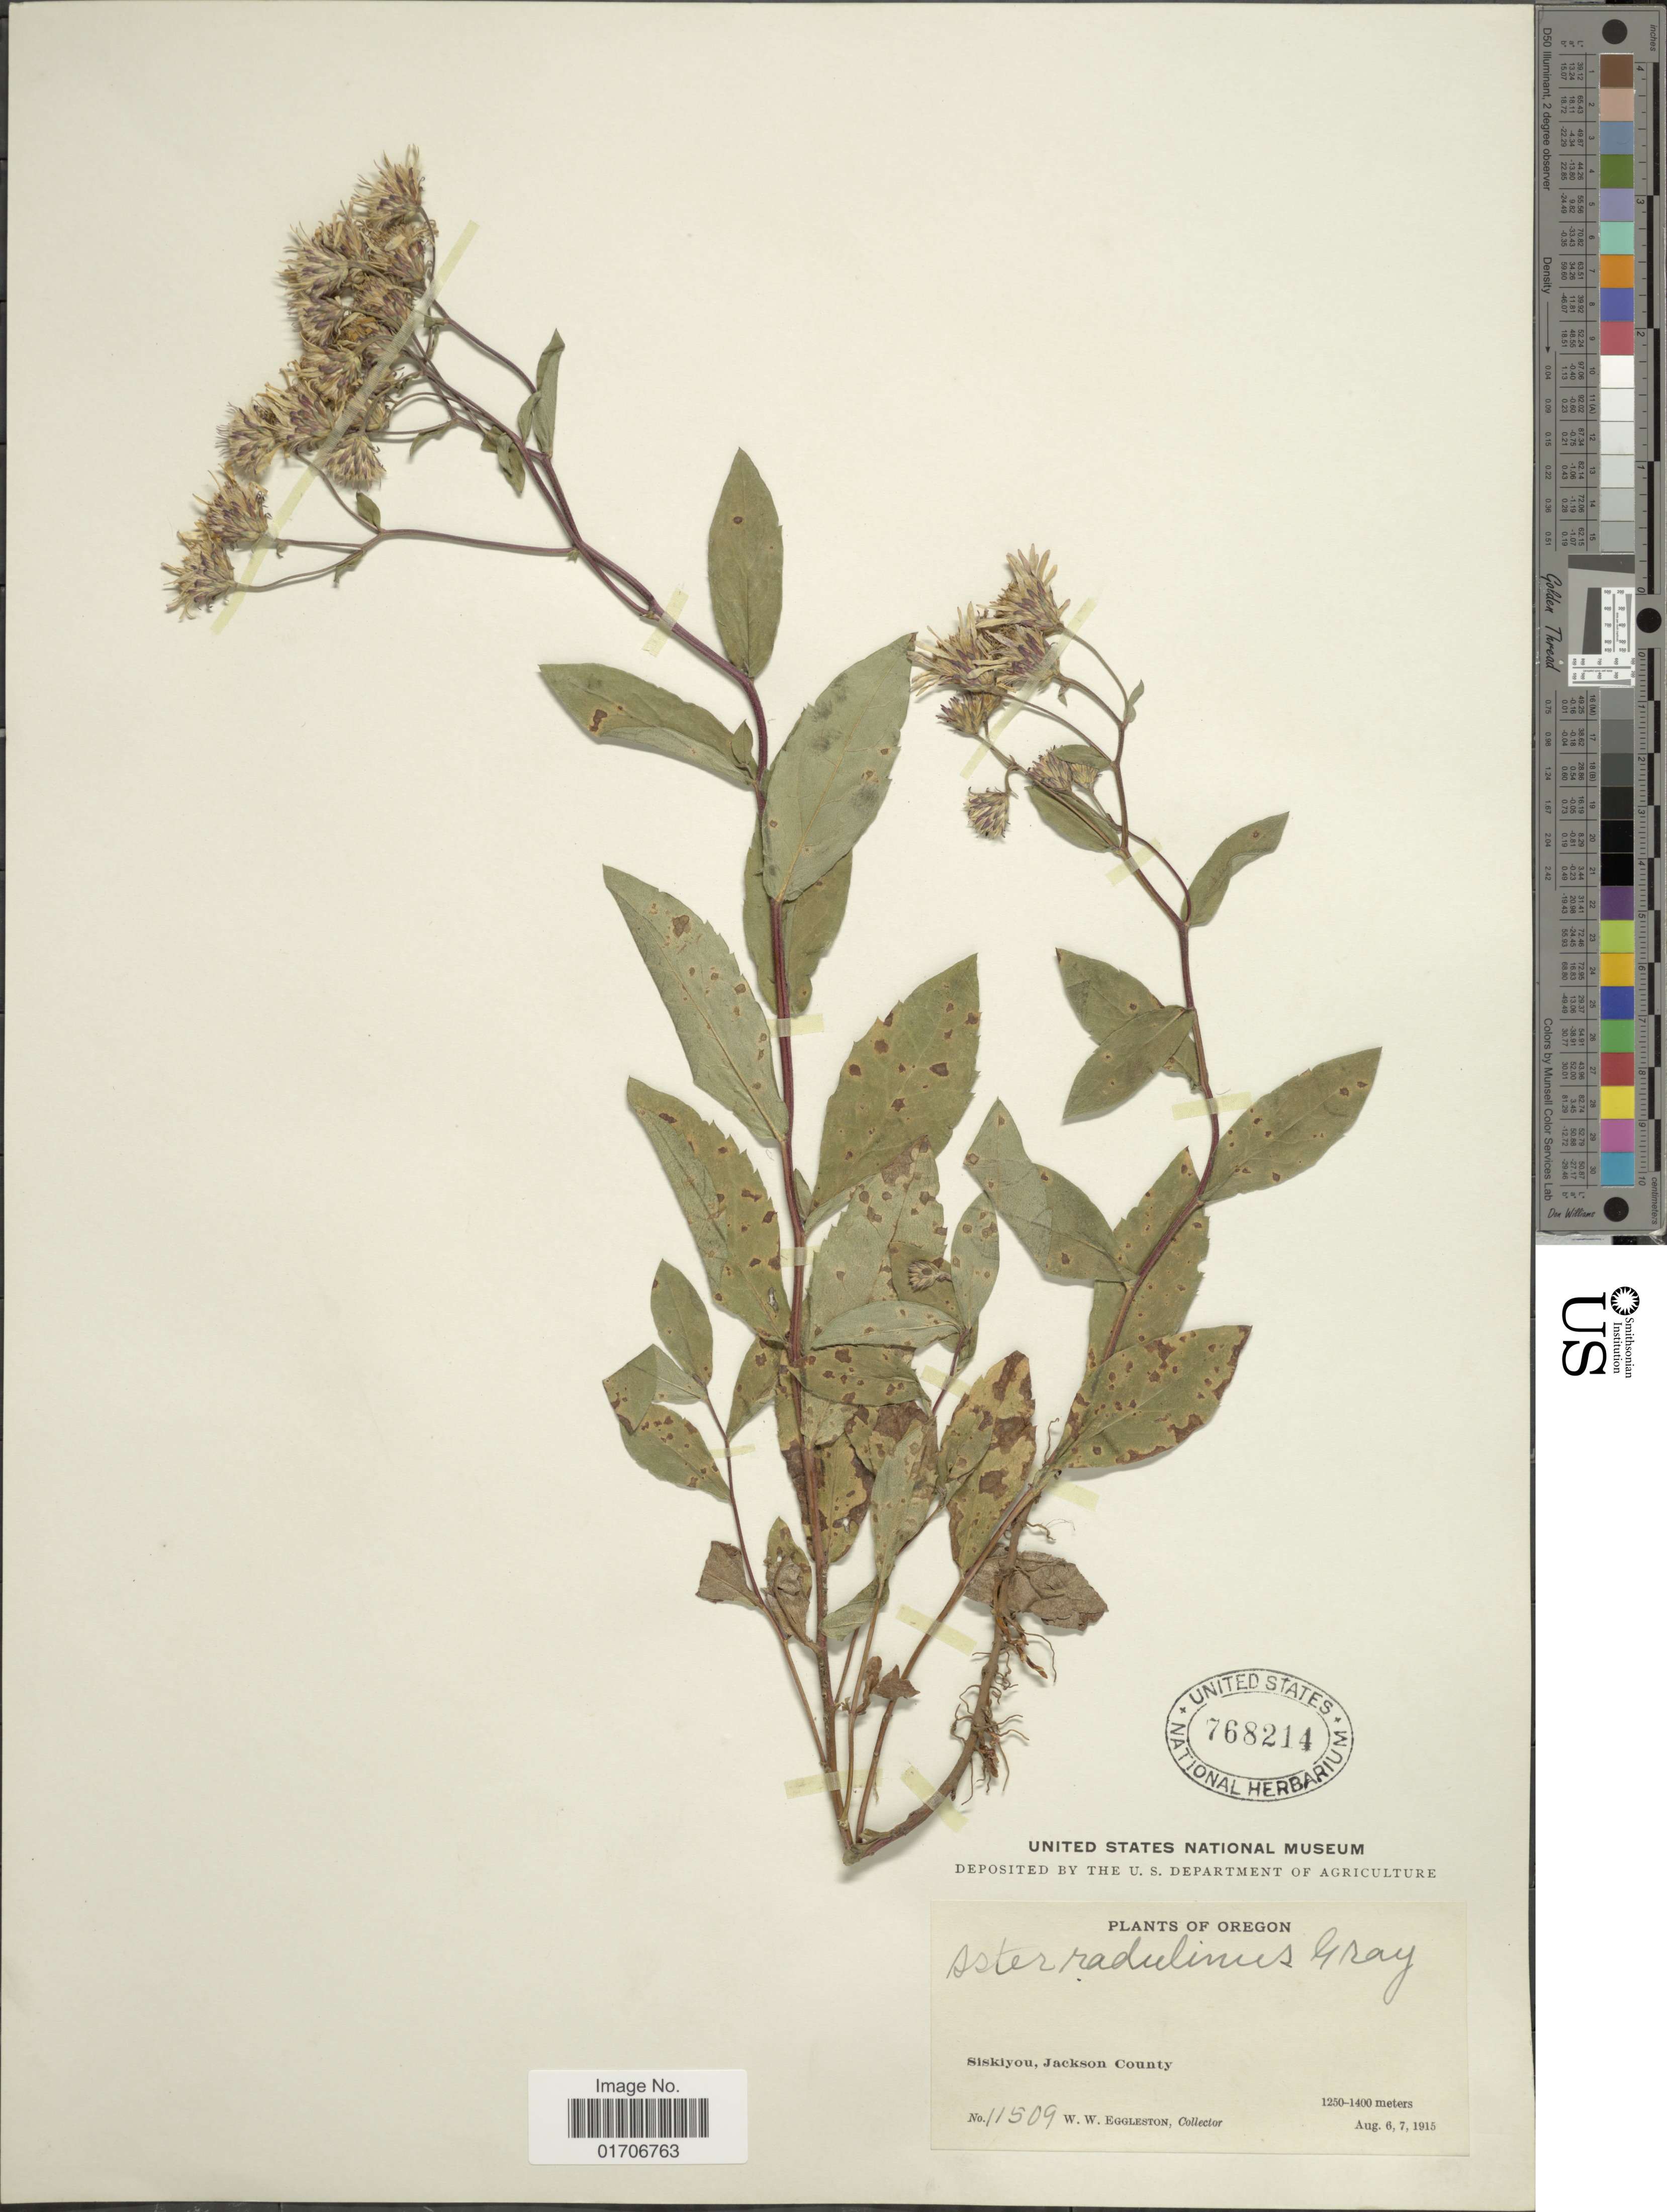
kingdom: Plantae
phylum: Tracheophyta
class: Magnoliopsida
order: Asterales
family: Asteraceae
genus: Eurybia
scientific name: Eurybia radulina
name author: (A. Gray) G.L. Nesom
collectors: W. W. Eggleston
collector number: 11509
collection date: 1915-08-06/1915-08-07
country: United States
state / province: Oregon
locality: Siskiyou, Jackson County.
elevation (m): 1250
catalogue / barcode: US 768214